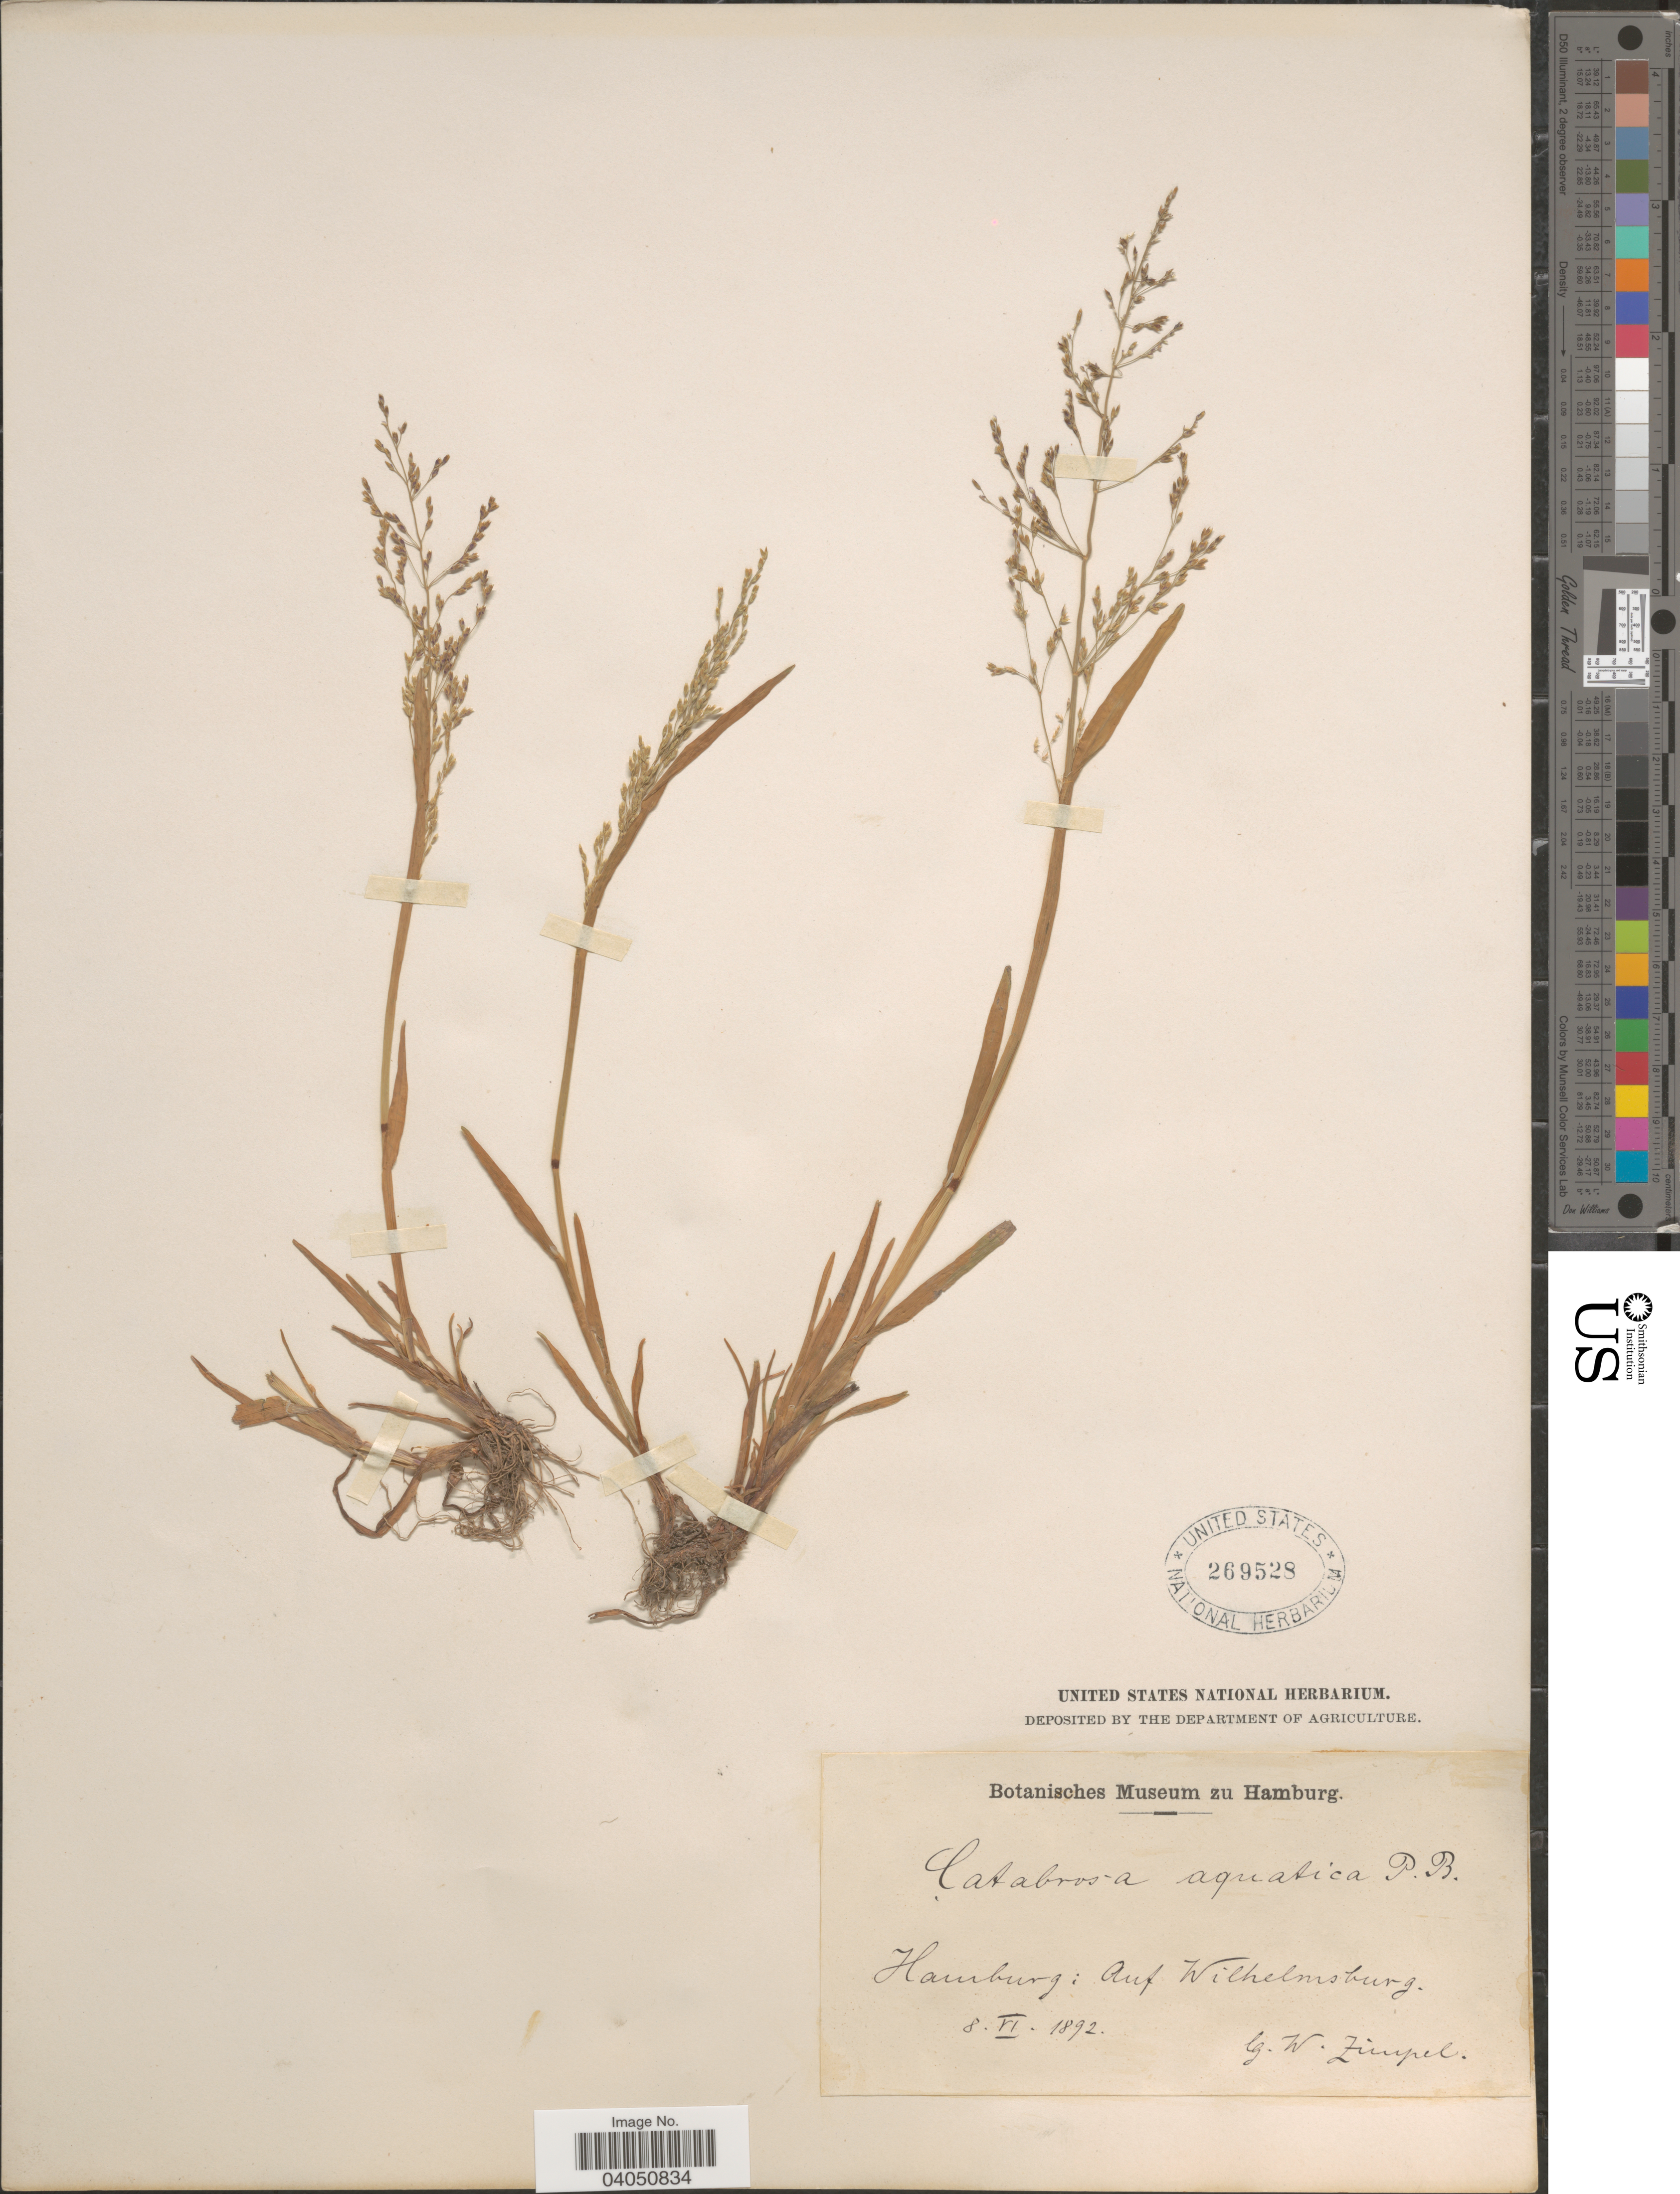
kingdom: Plantae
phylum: Tracheophyta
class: Liliopsida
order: Poales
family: Poaceae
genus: Catabrosa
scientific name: Catabrosa aquatica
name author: (L.) P. Beauv.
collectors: W. Zimpel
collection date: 1892-06-08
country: Germany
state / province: Hamburg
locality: Auf Wilhelmsburg.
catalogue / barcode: US 269528